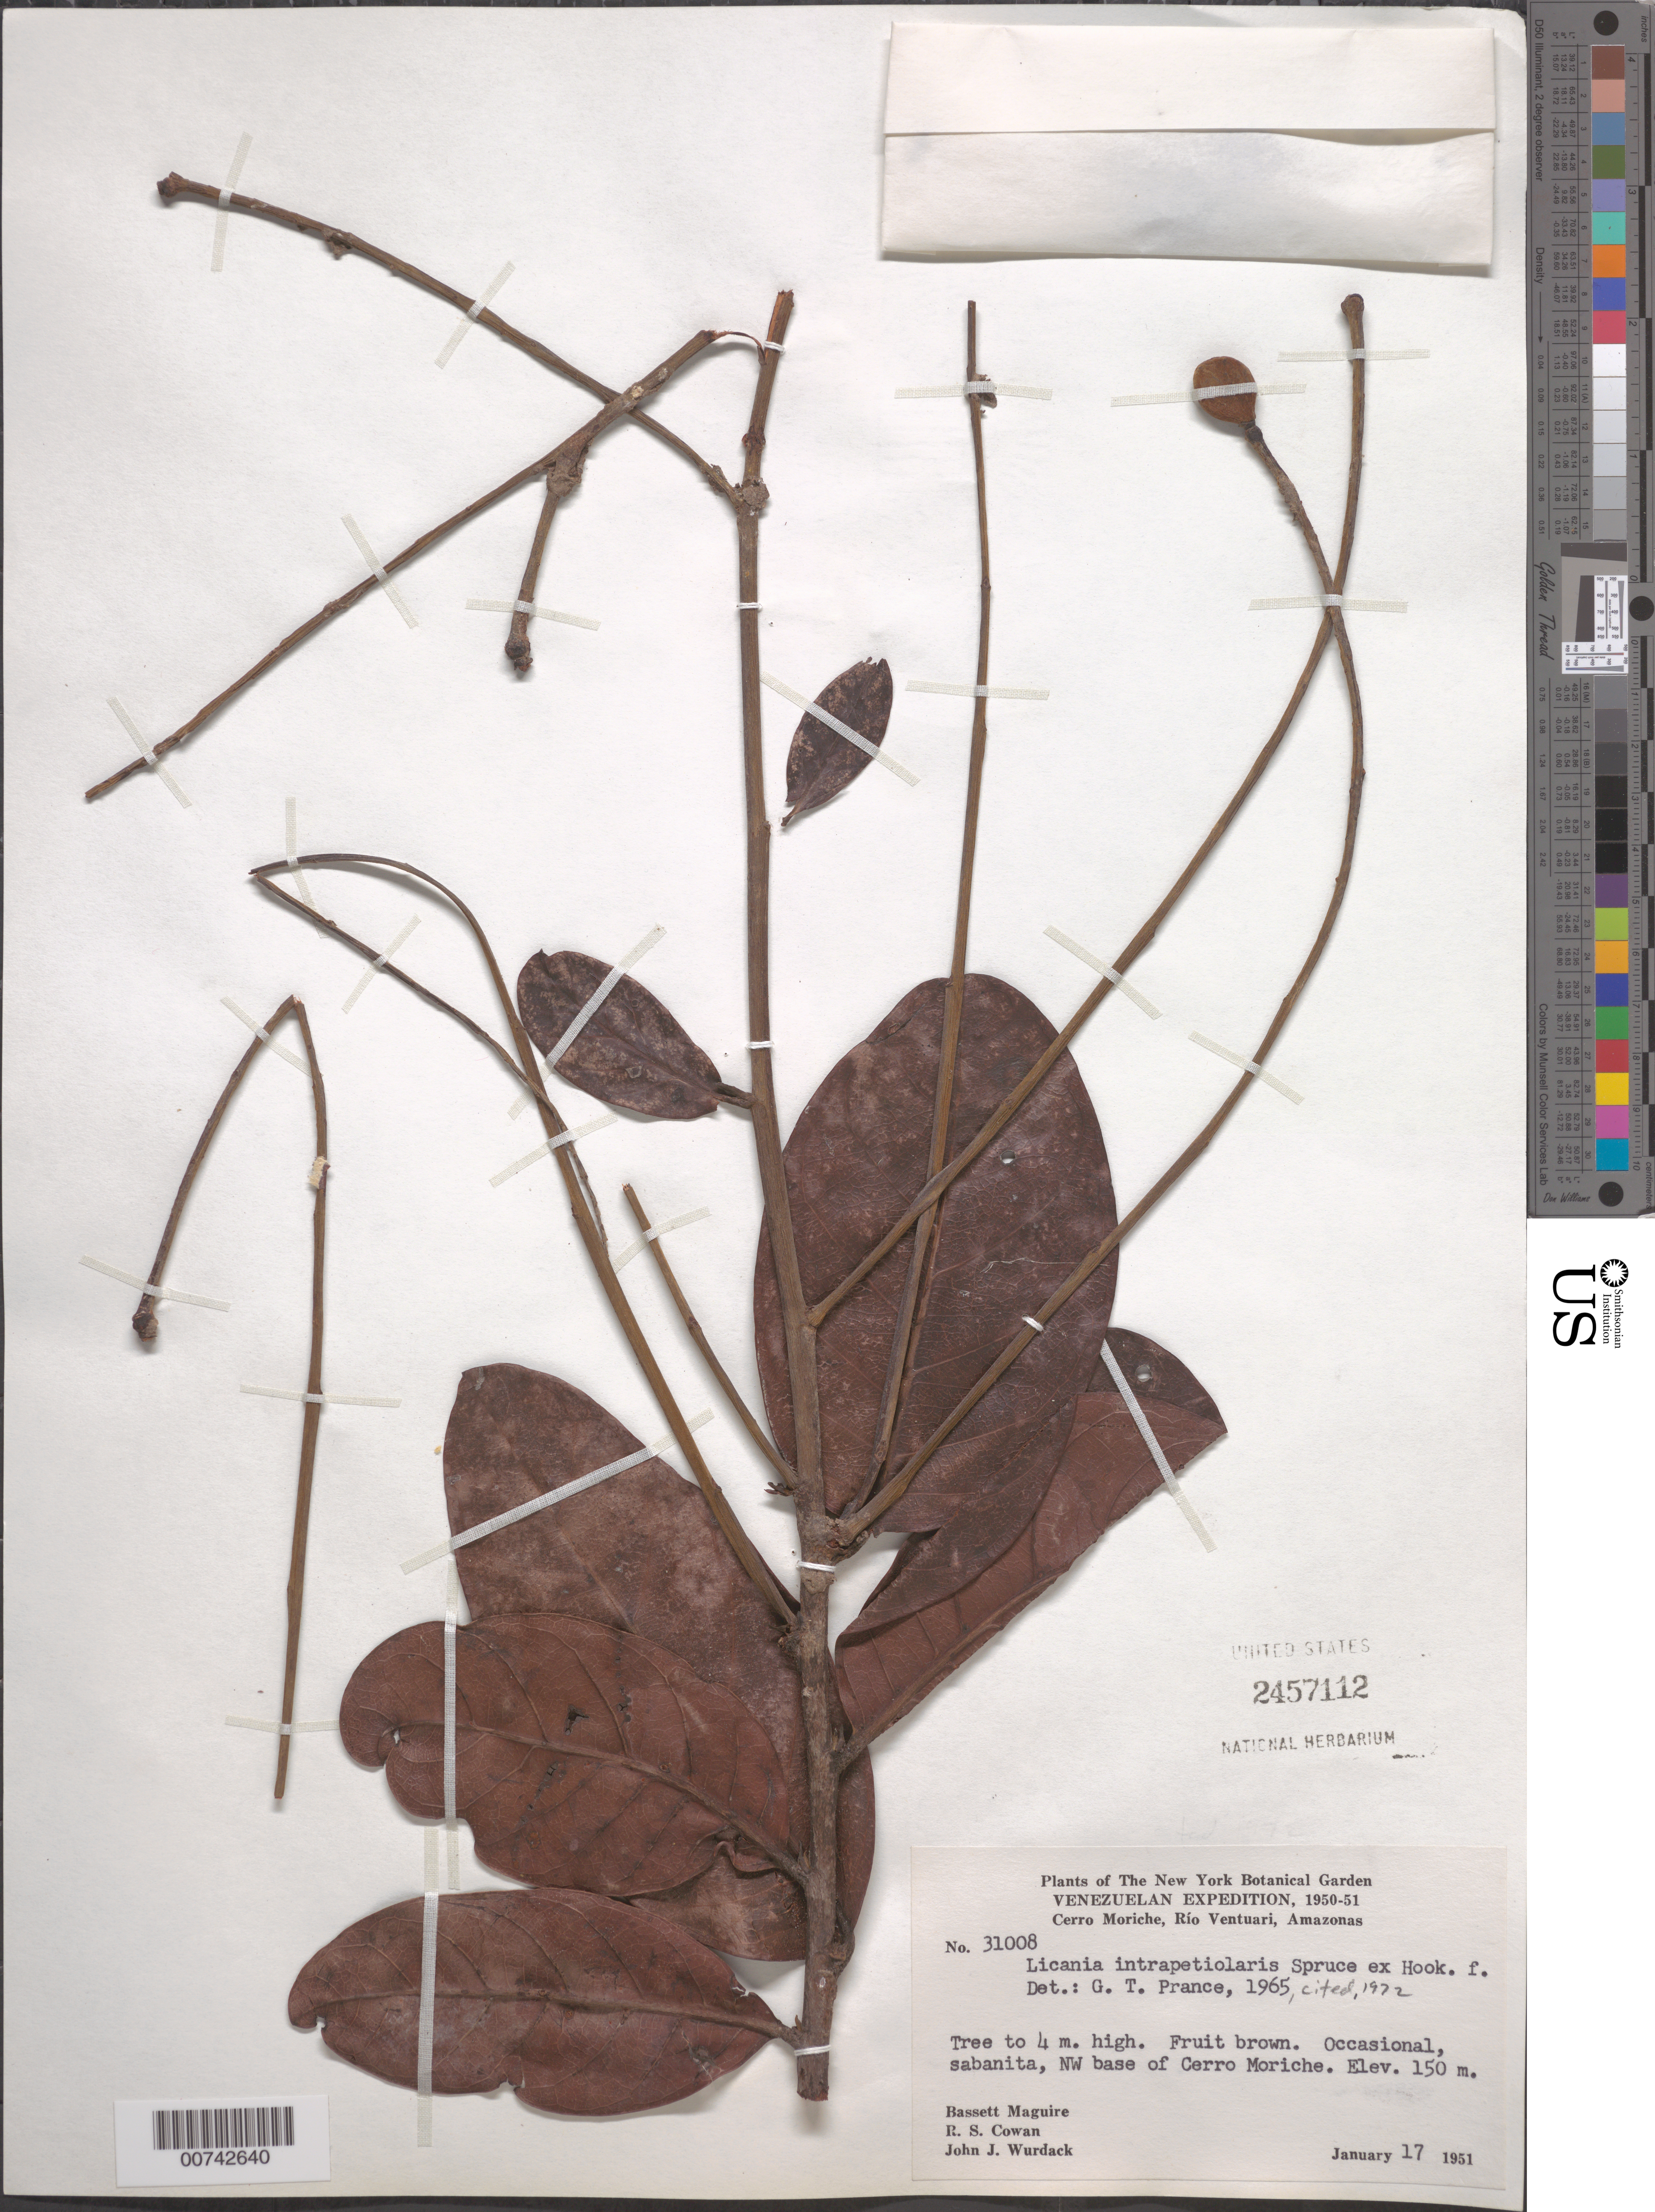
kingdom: Plantae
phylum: Tracheophyta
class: Magnoliopsida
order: Malpighiales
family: Chrysobalanaceae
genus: Hymenopus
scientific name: Hymenopus intrapetiolaris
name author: (Spreng. ex Hook. f.) Sothers & Prance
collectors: B. Maguire, R. S. Cowan & J. J. Wurdack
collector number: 31008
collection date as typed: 17-Jan-51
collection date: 1951-01-17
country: Venezuela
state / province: Amazonas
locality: Cerro Moriche, Río Ventuari, NW base of Cerro Moriche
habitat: Sabanita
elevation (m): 150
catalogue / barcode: US 2457112